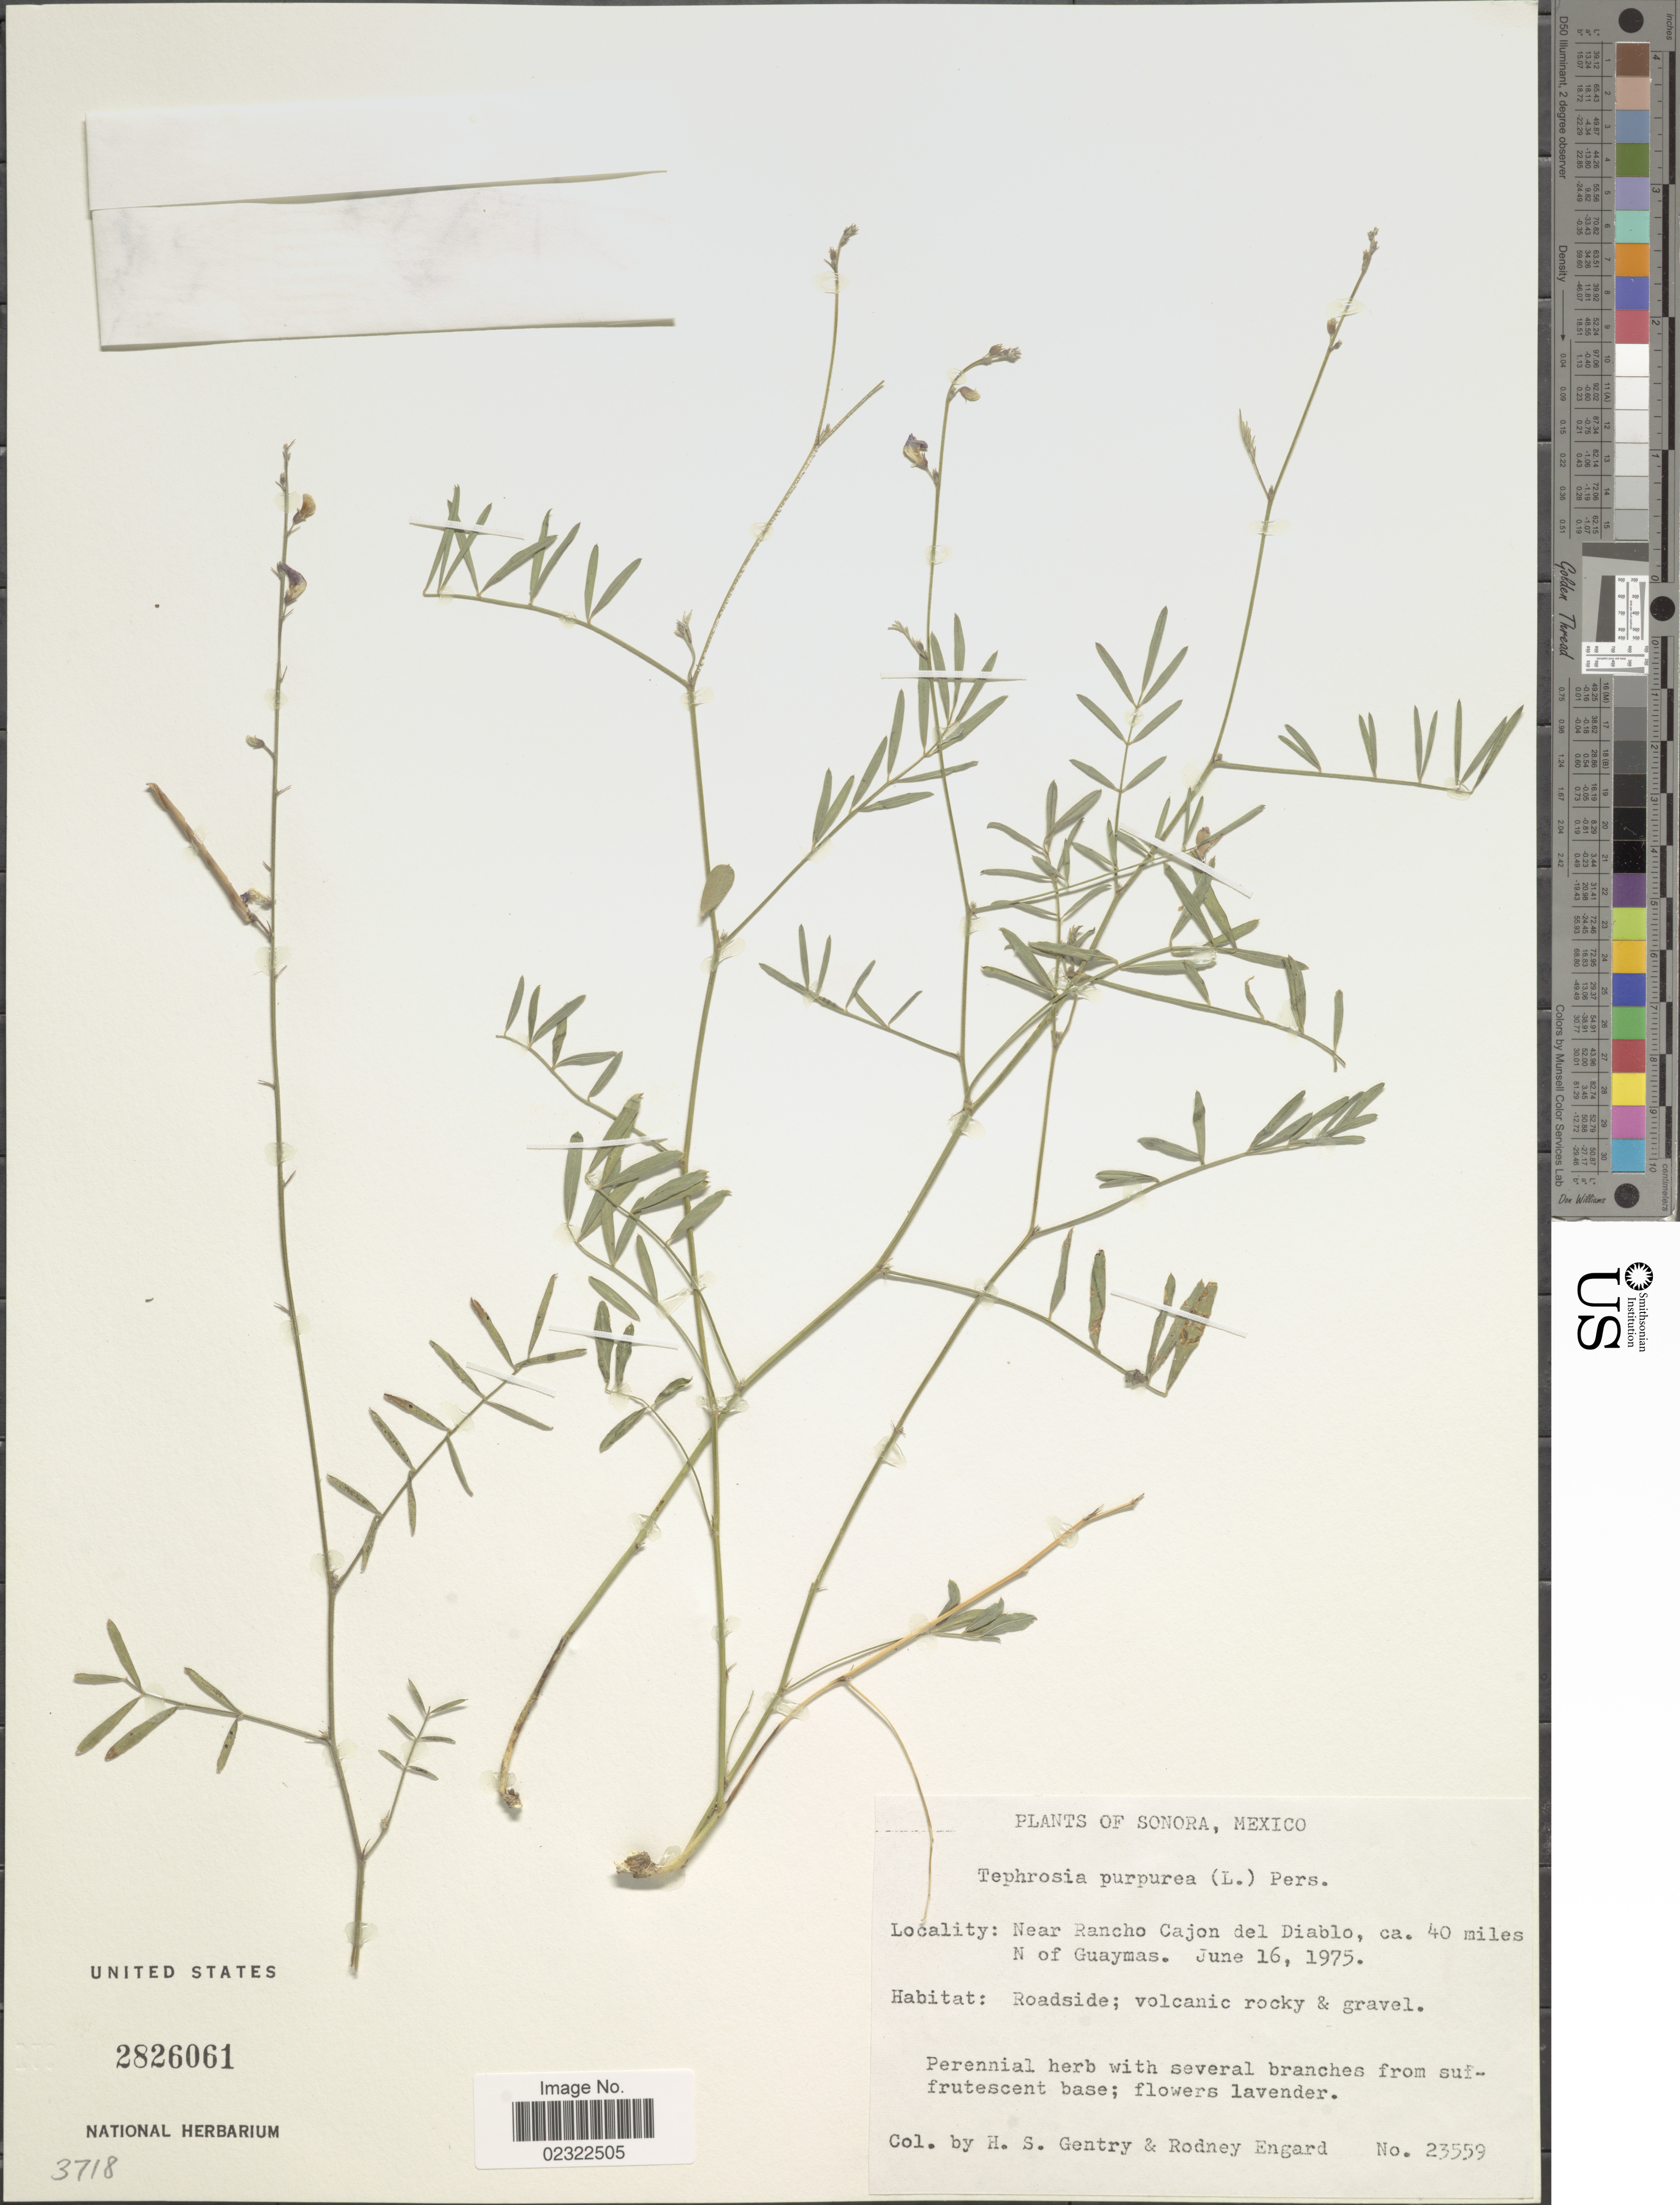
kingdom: Plantae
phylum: Tracheophyta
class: Magnoliopsida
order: Fabales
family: Fabaceae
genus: Tephrosia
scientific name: Tephrosia purpurea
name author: (L.) Pers.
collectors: H. S. Gentry & R. Engard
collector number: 23559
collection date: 1975-06-16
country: Mexico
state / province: Sonora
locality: Sonora, Mexico, near Rancho Canjon del Diablo, ca 40 miles N of Guaymas.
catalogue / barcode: US 2826061